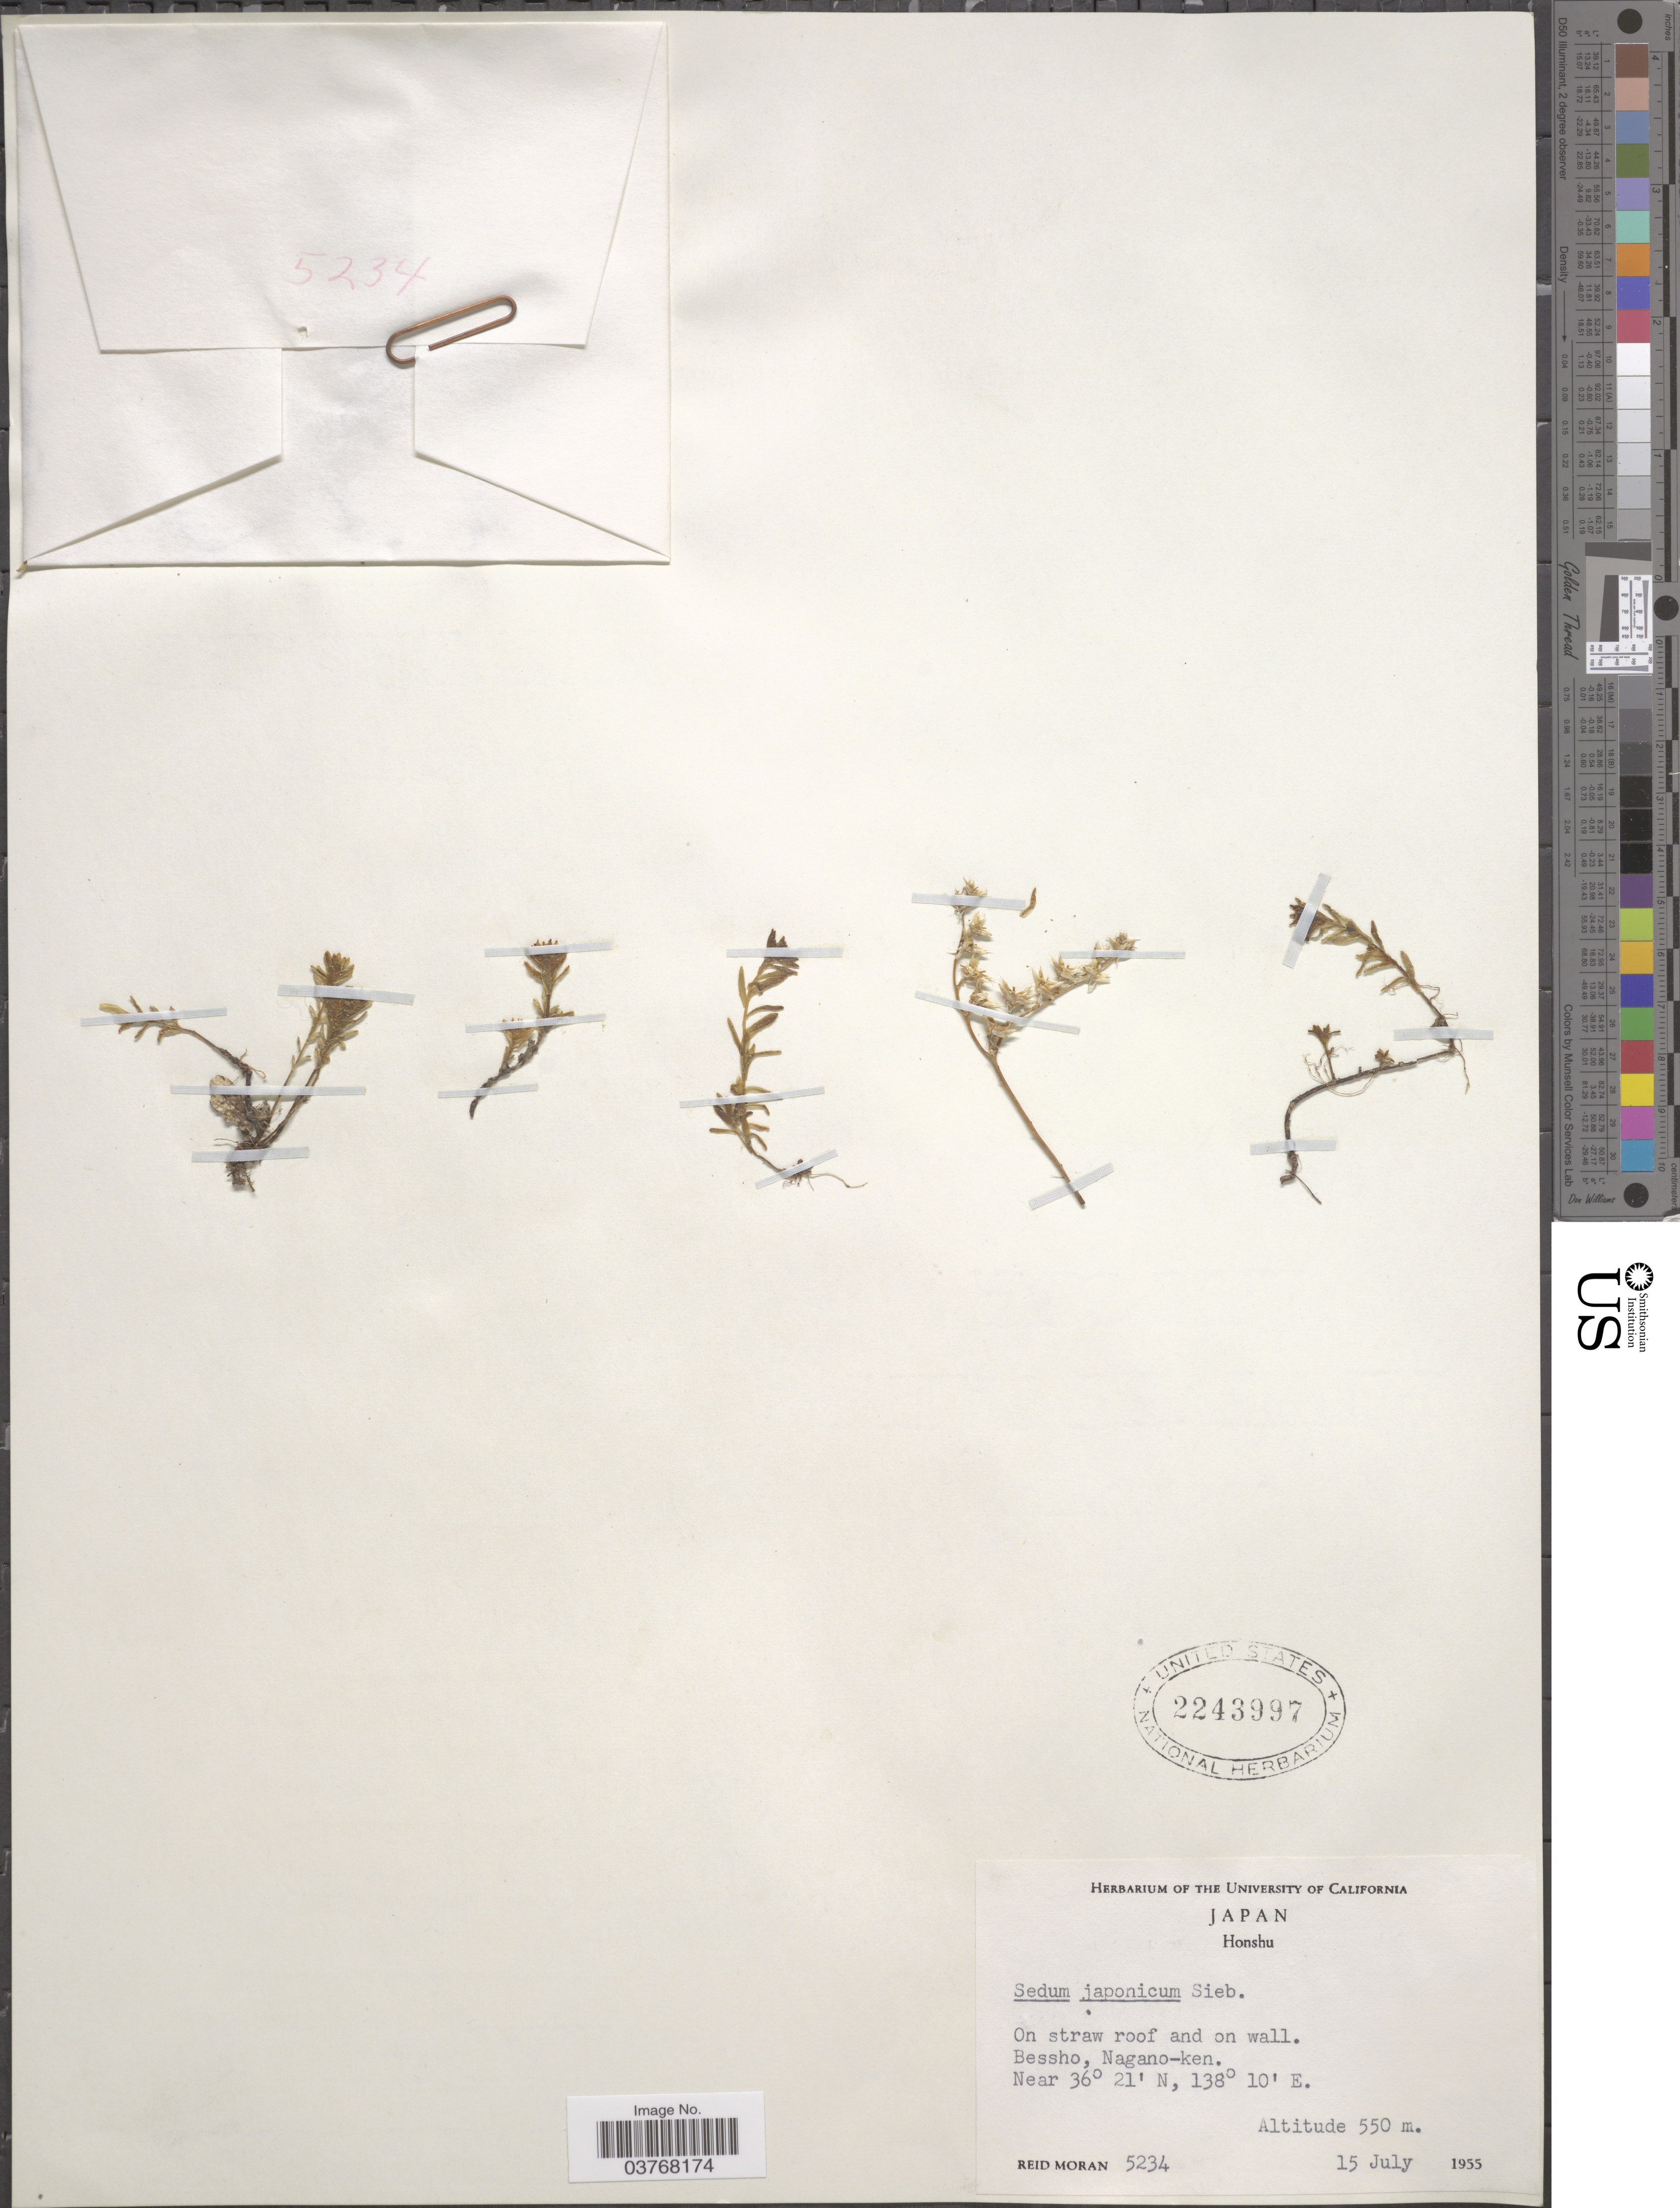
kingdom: Plantae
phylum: Tracheophyta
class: Magnoliopsida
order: Saxifragales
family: Crassulaceae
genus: Sedum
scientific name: Sedum japonicum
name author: Siebold ex Miq.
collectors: R. V. Moran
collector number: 5234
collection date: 1955-07-15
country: Japan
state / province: Nagano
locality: Honshu. Bessho, Nagano-ken.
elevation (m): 550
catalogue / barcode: US 2243997